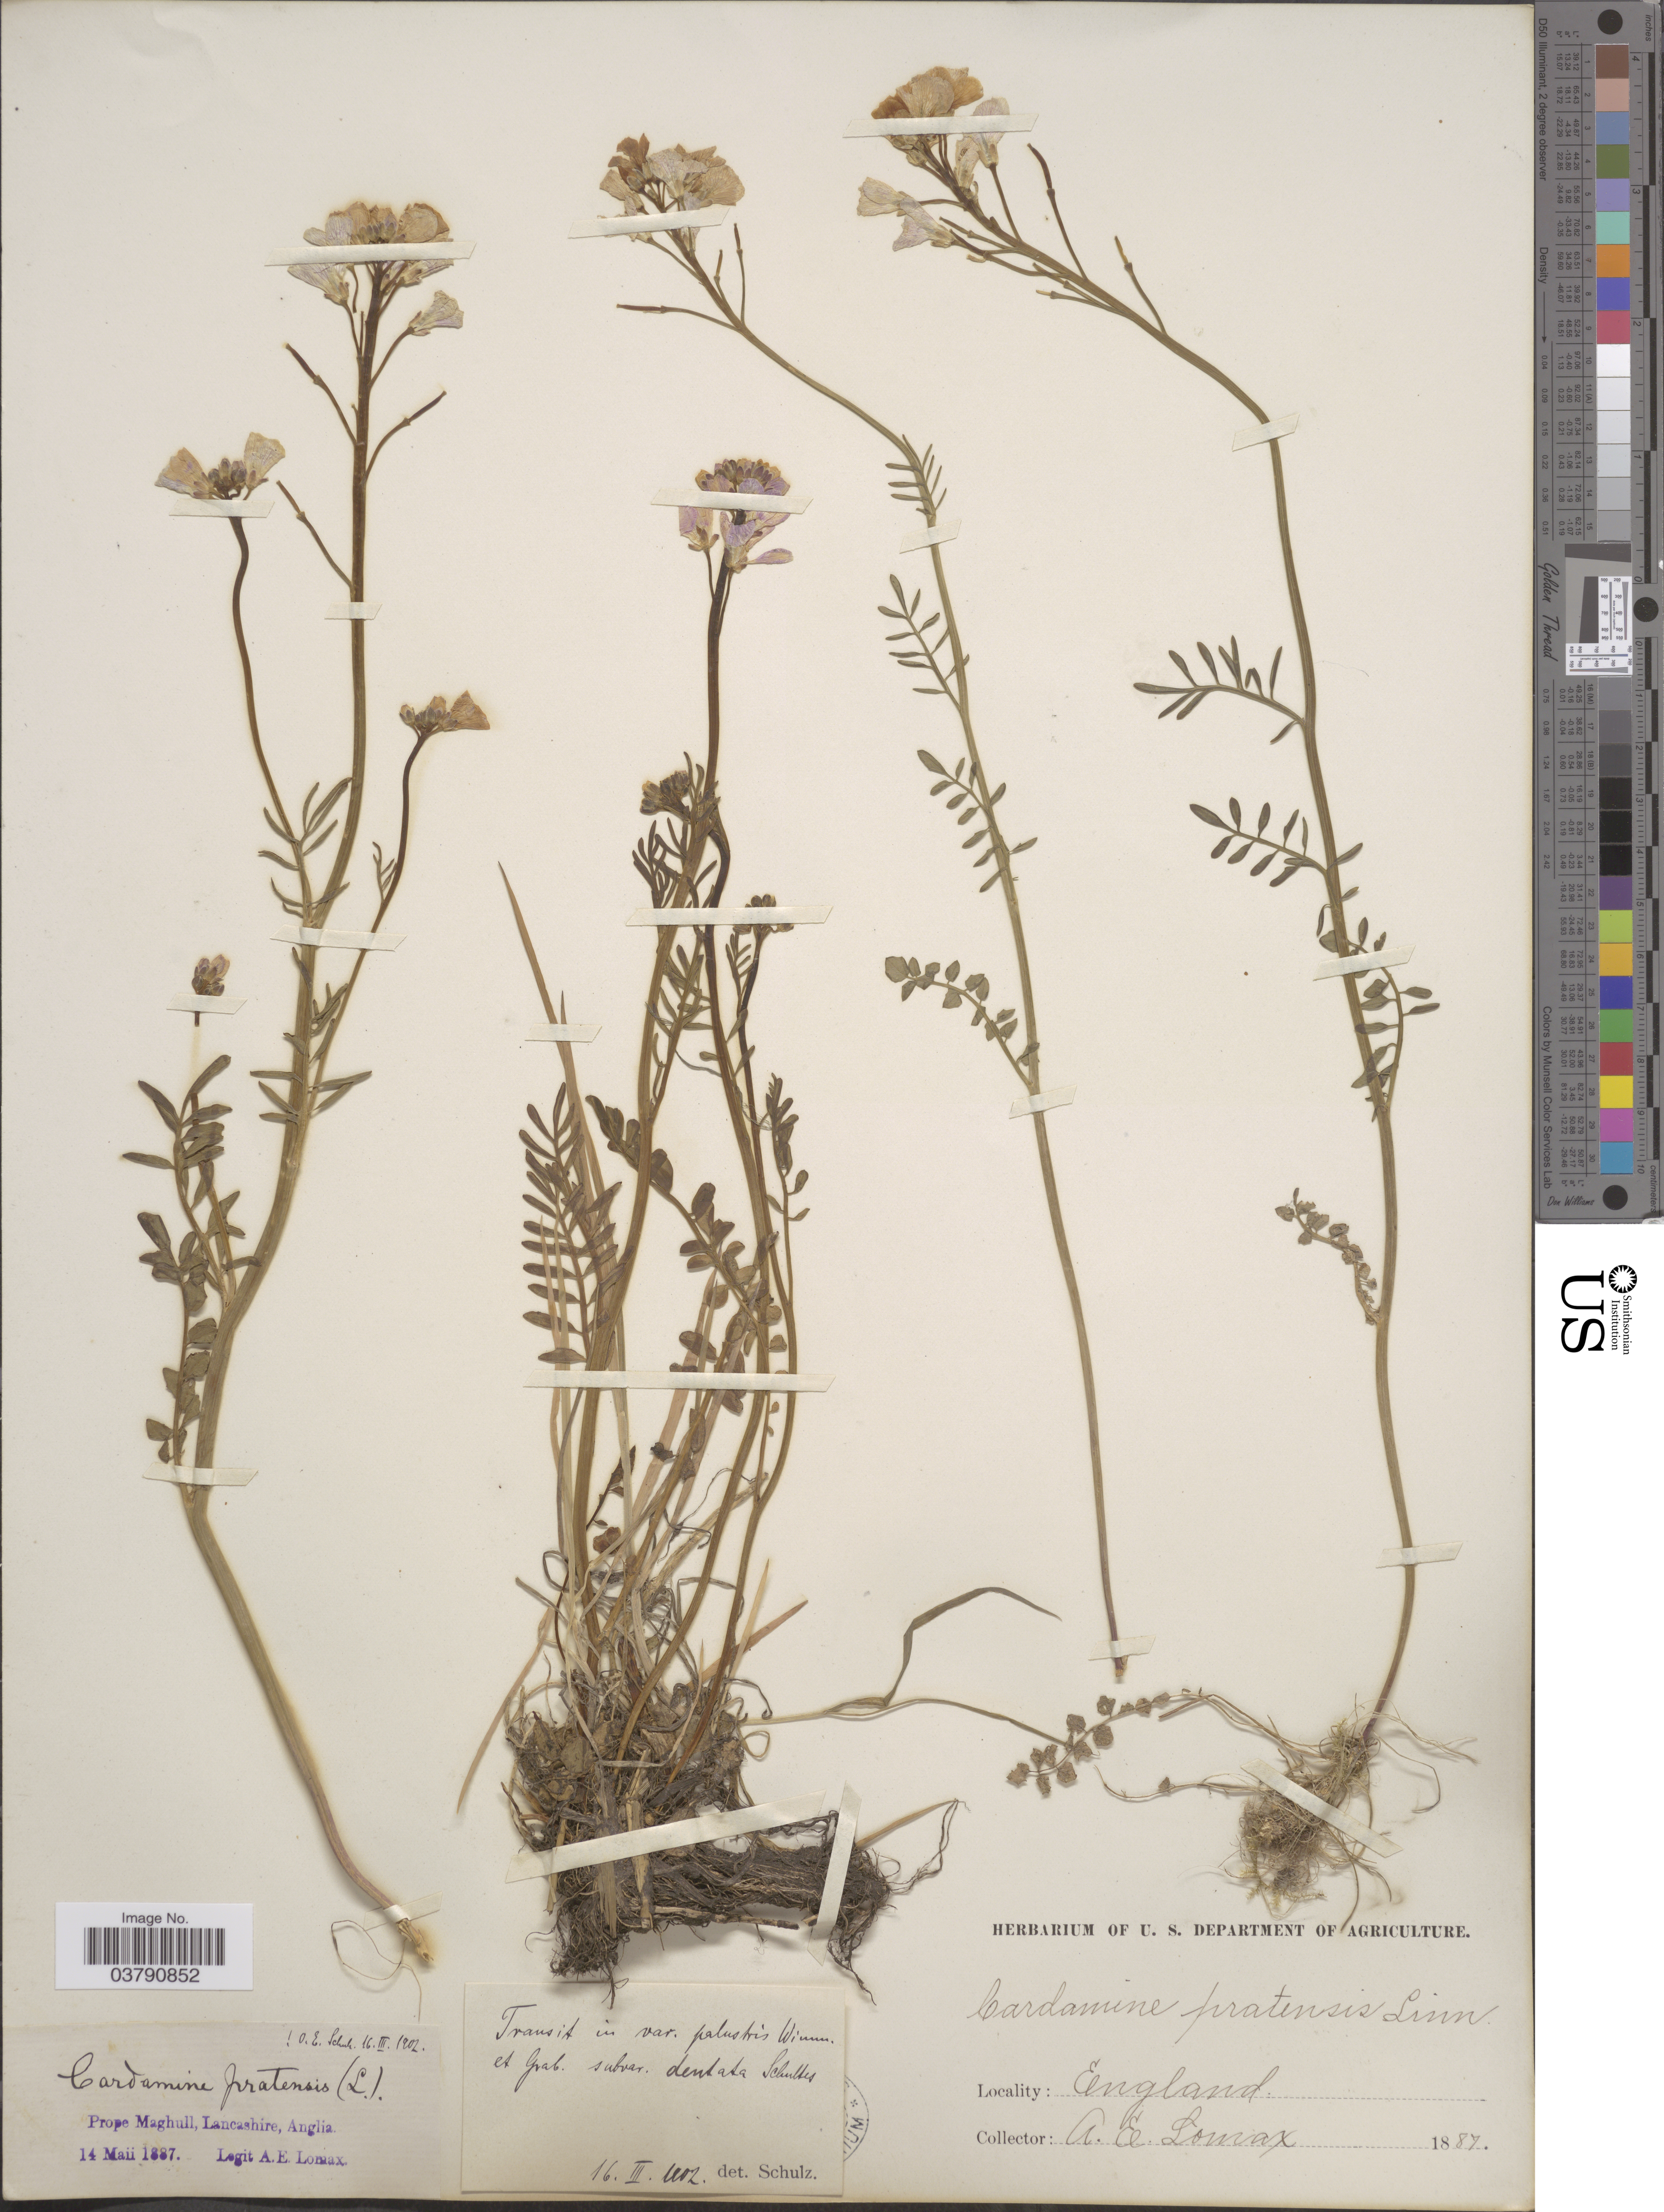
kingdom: Plantae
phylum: Tracheophyta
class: Magnoliopsida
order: Brassicales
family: Brassicaceae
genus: Cardamine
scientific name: Cardamine pratensis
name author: L.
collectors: A. Lomax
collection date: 1887-05-14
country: United Kingdom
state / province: England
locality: Prope Maghull, Lancashire, Anglia. England.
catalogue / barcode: US 4630